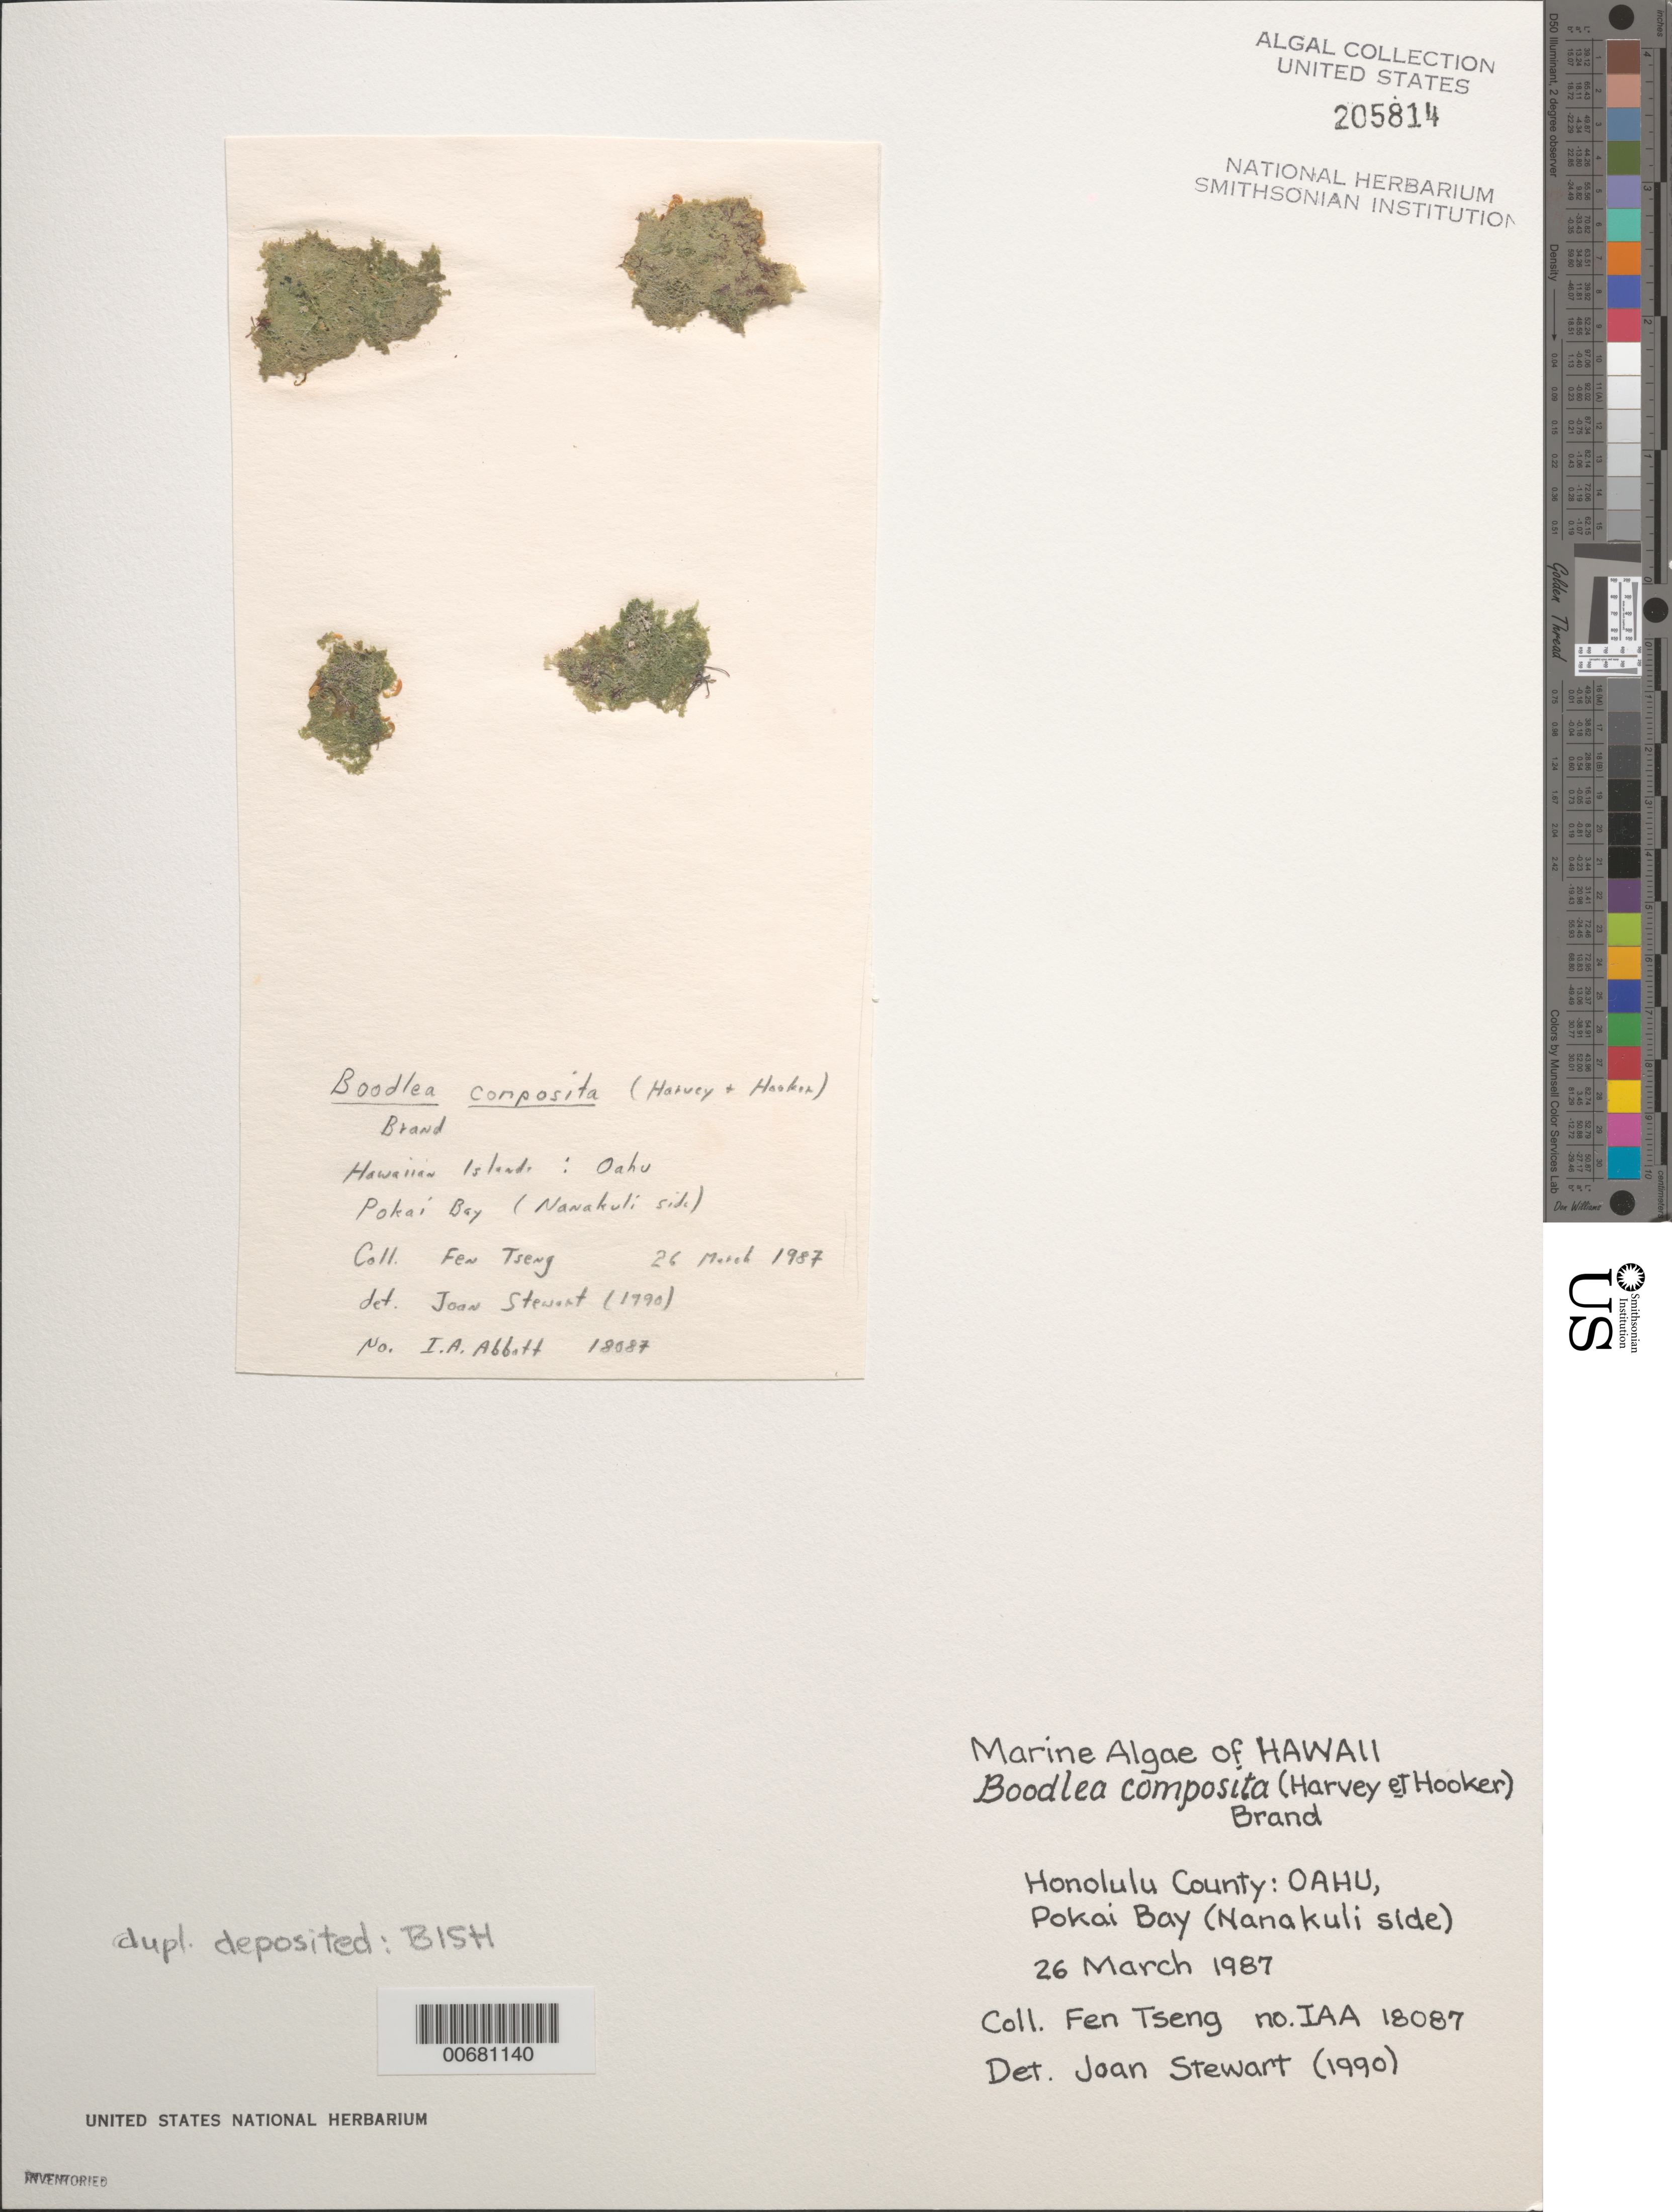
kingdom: Plantae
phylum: Chlorophyta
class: Ulvophyceae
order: Siphonocladales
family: Boodleaceae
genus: Boodlea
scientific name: Boodlea composita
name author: (Harv.) F. Brand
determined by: Stewart, Joan G.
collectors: F. Tseng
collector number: IAA 18087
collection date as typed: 26 Mar 1987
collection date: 1987-03-26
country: United States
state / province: Hawaii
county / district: Honolulu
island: Oahu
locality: Pokai Bay (Nanakuli side)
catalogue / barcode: US 205814